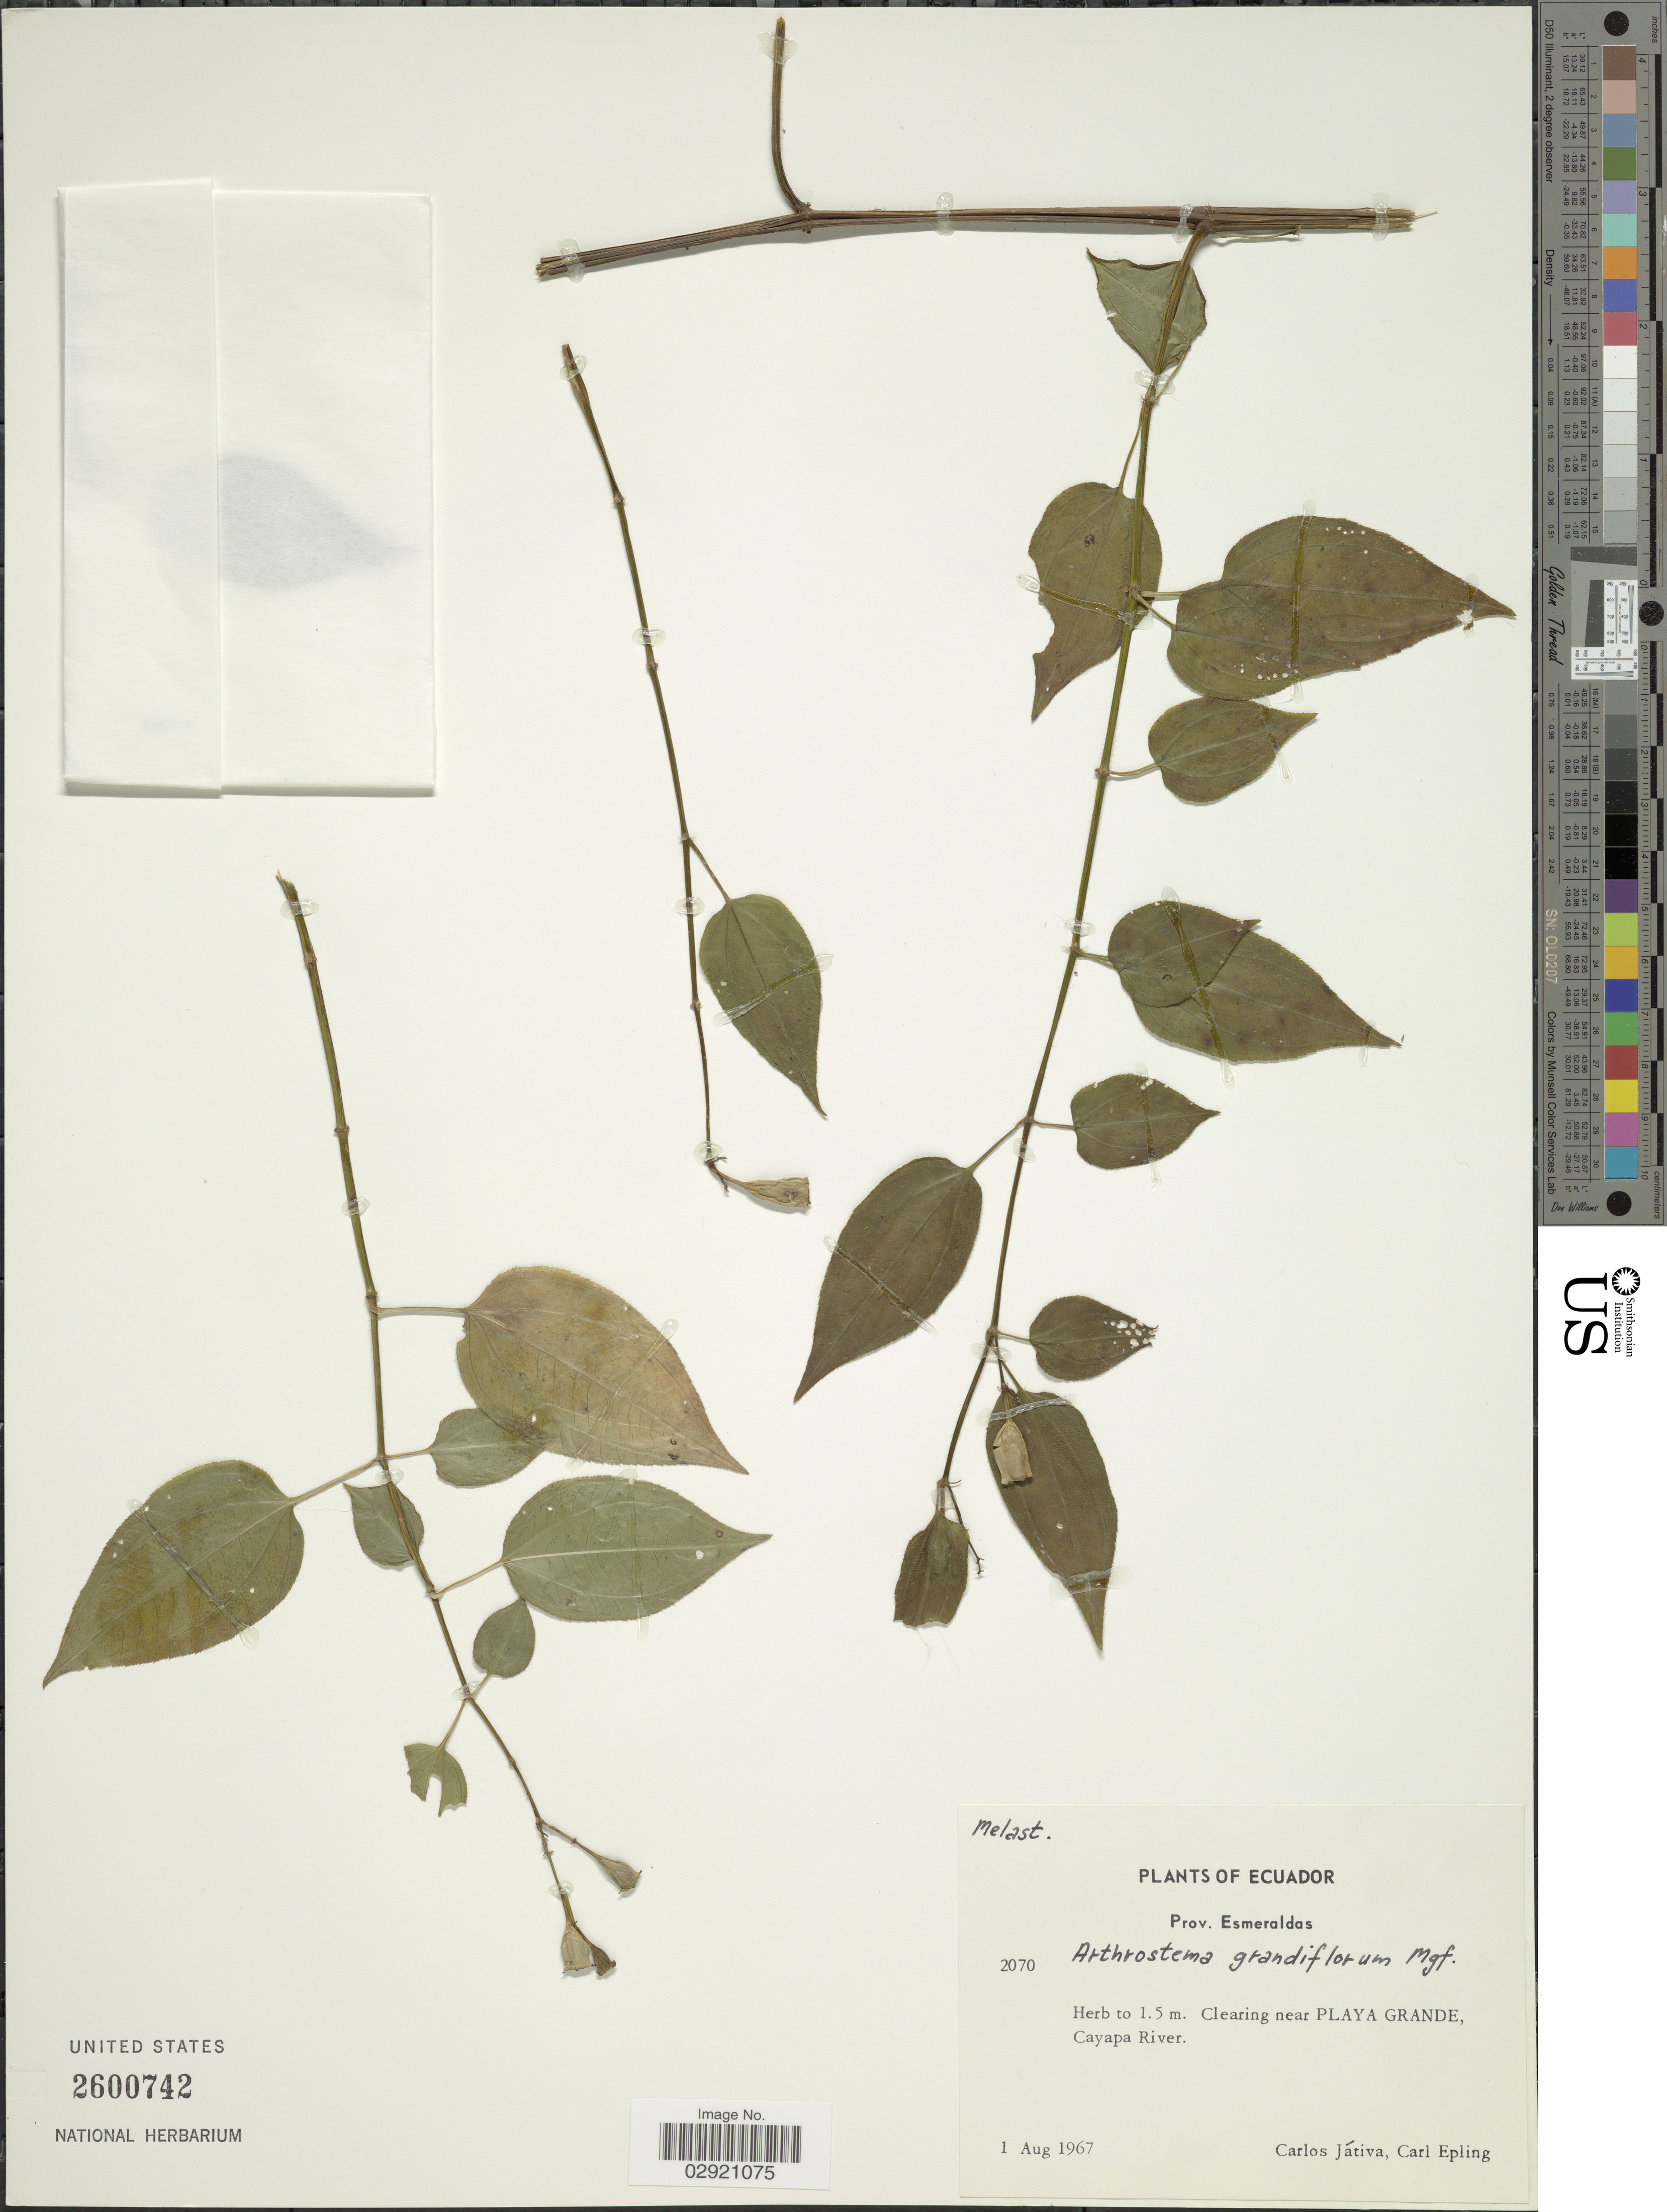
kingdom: Plantae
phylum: Tracheophyta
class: Magnoliopsida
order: Myrtales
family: Melastomataceae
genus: Arthrostemma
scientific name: Arthrostemma ciliatum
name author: Pav. ex D. Don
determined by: Strong, Mark T., (BOT), Smithsonian Institution - National Museum of Natural History (UNITED STATES)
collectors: C. D. Játiva & C. C. Epling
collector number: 2070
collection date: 1967-08-01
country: Ecuador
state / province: Esmeraldas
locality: Clearing near Playa Grande, Cayapa River.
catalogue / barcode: US 2600742